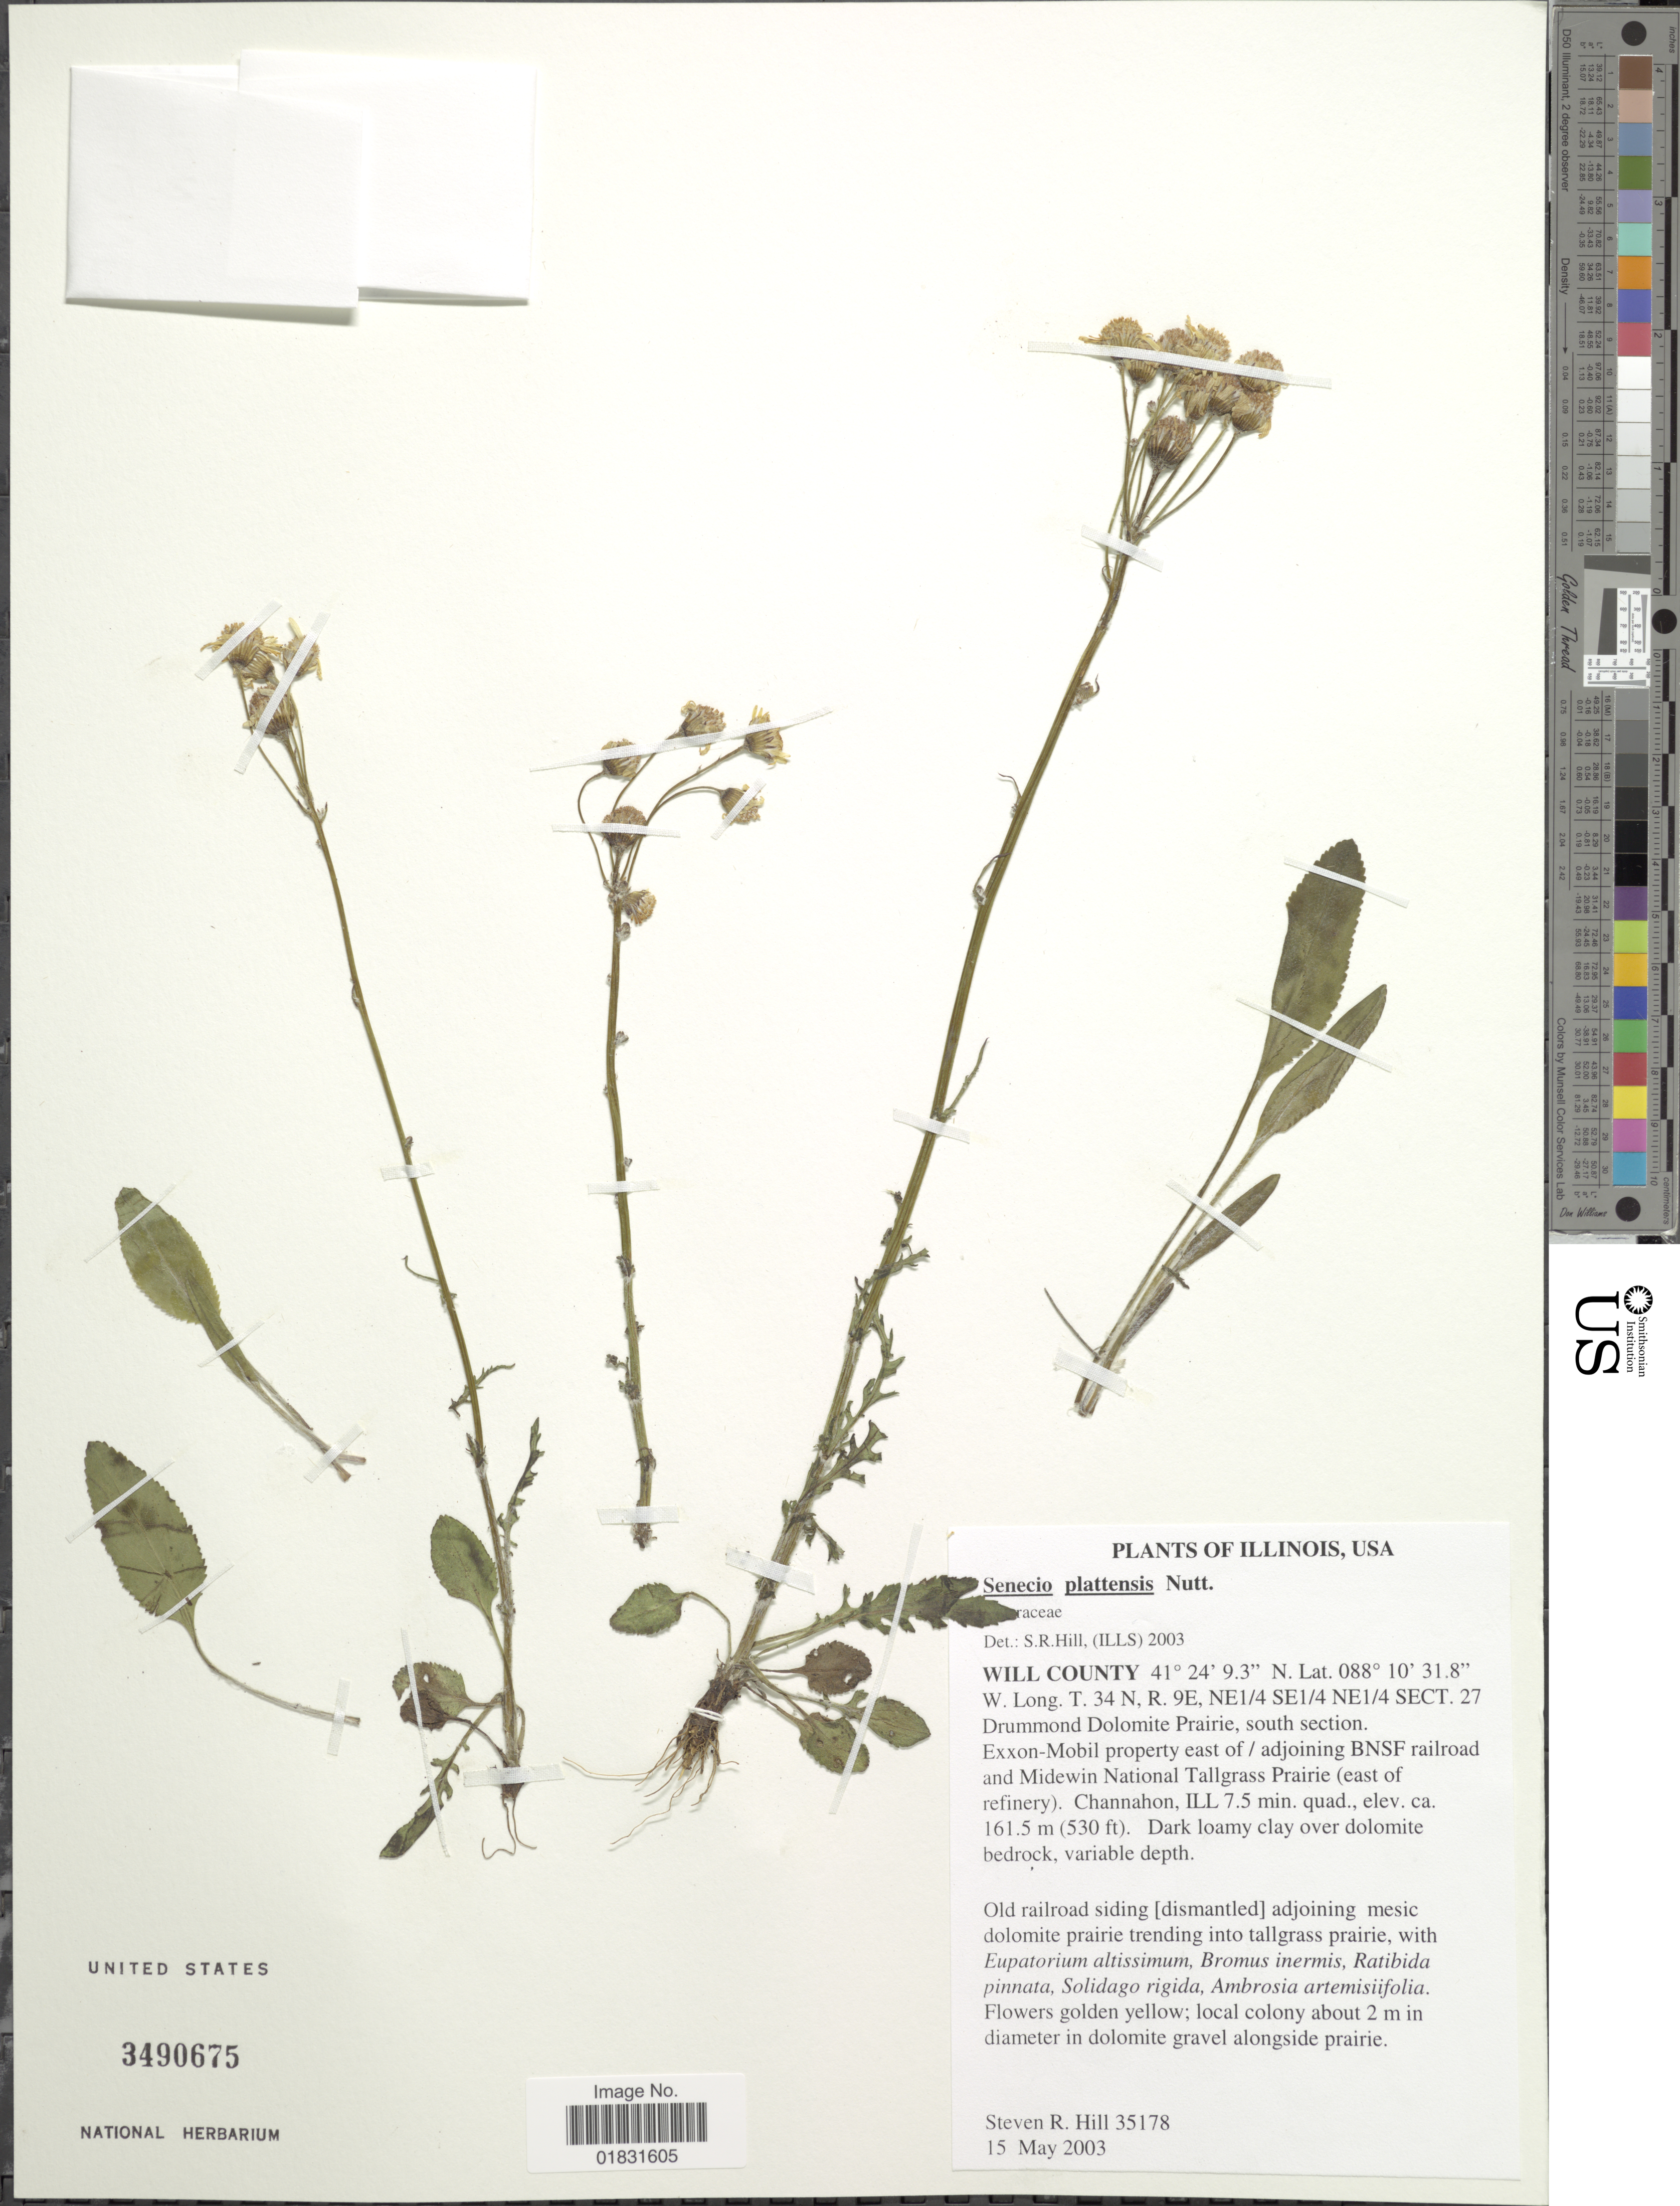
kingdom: Plantae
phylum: Tracheophyta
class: Magnoliopsida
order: Asterales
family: Asteraceae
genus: Packera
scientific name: Packera plattensis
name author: W.A. Weber & Á. Löve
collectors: S. R. Hill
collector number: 35178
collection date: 2003-05-15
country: United States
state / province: Illinois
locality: Will County, T.34N, R.9E, NE1/4 SE1/4 Sect.27 Drummond Dolomite Prairie, south section, Exxon-Mobil property east of/adjoining BNSF railroad and Midewin National Tallgrass Prairie (east of rifinery). Channahon, ILL 7.5 min. quad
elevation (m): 162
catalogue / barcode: US 3490675